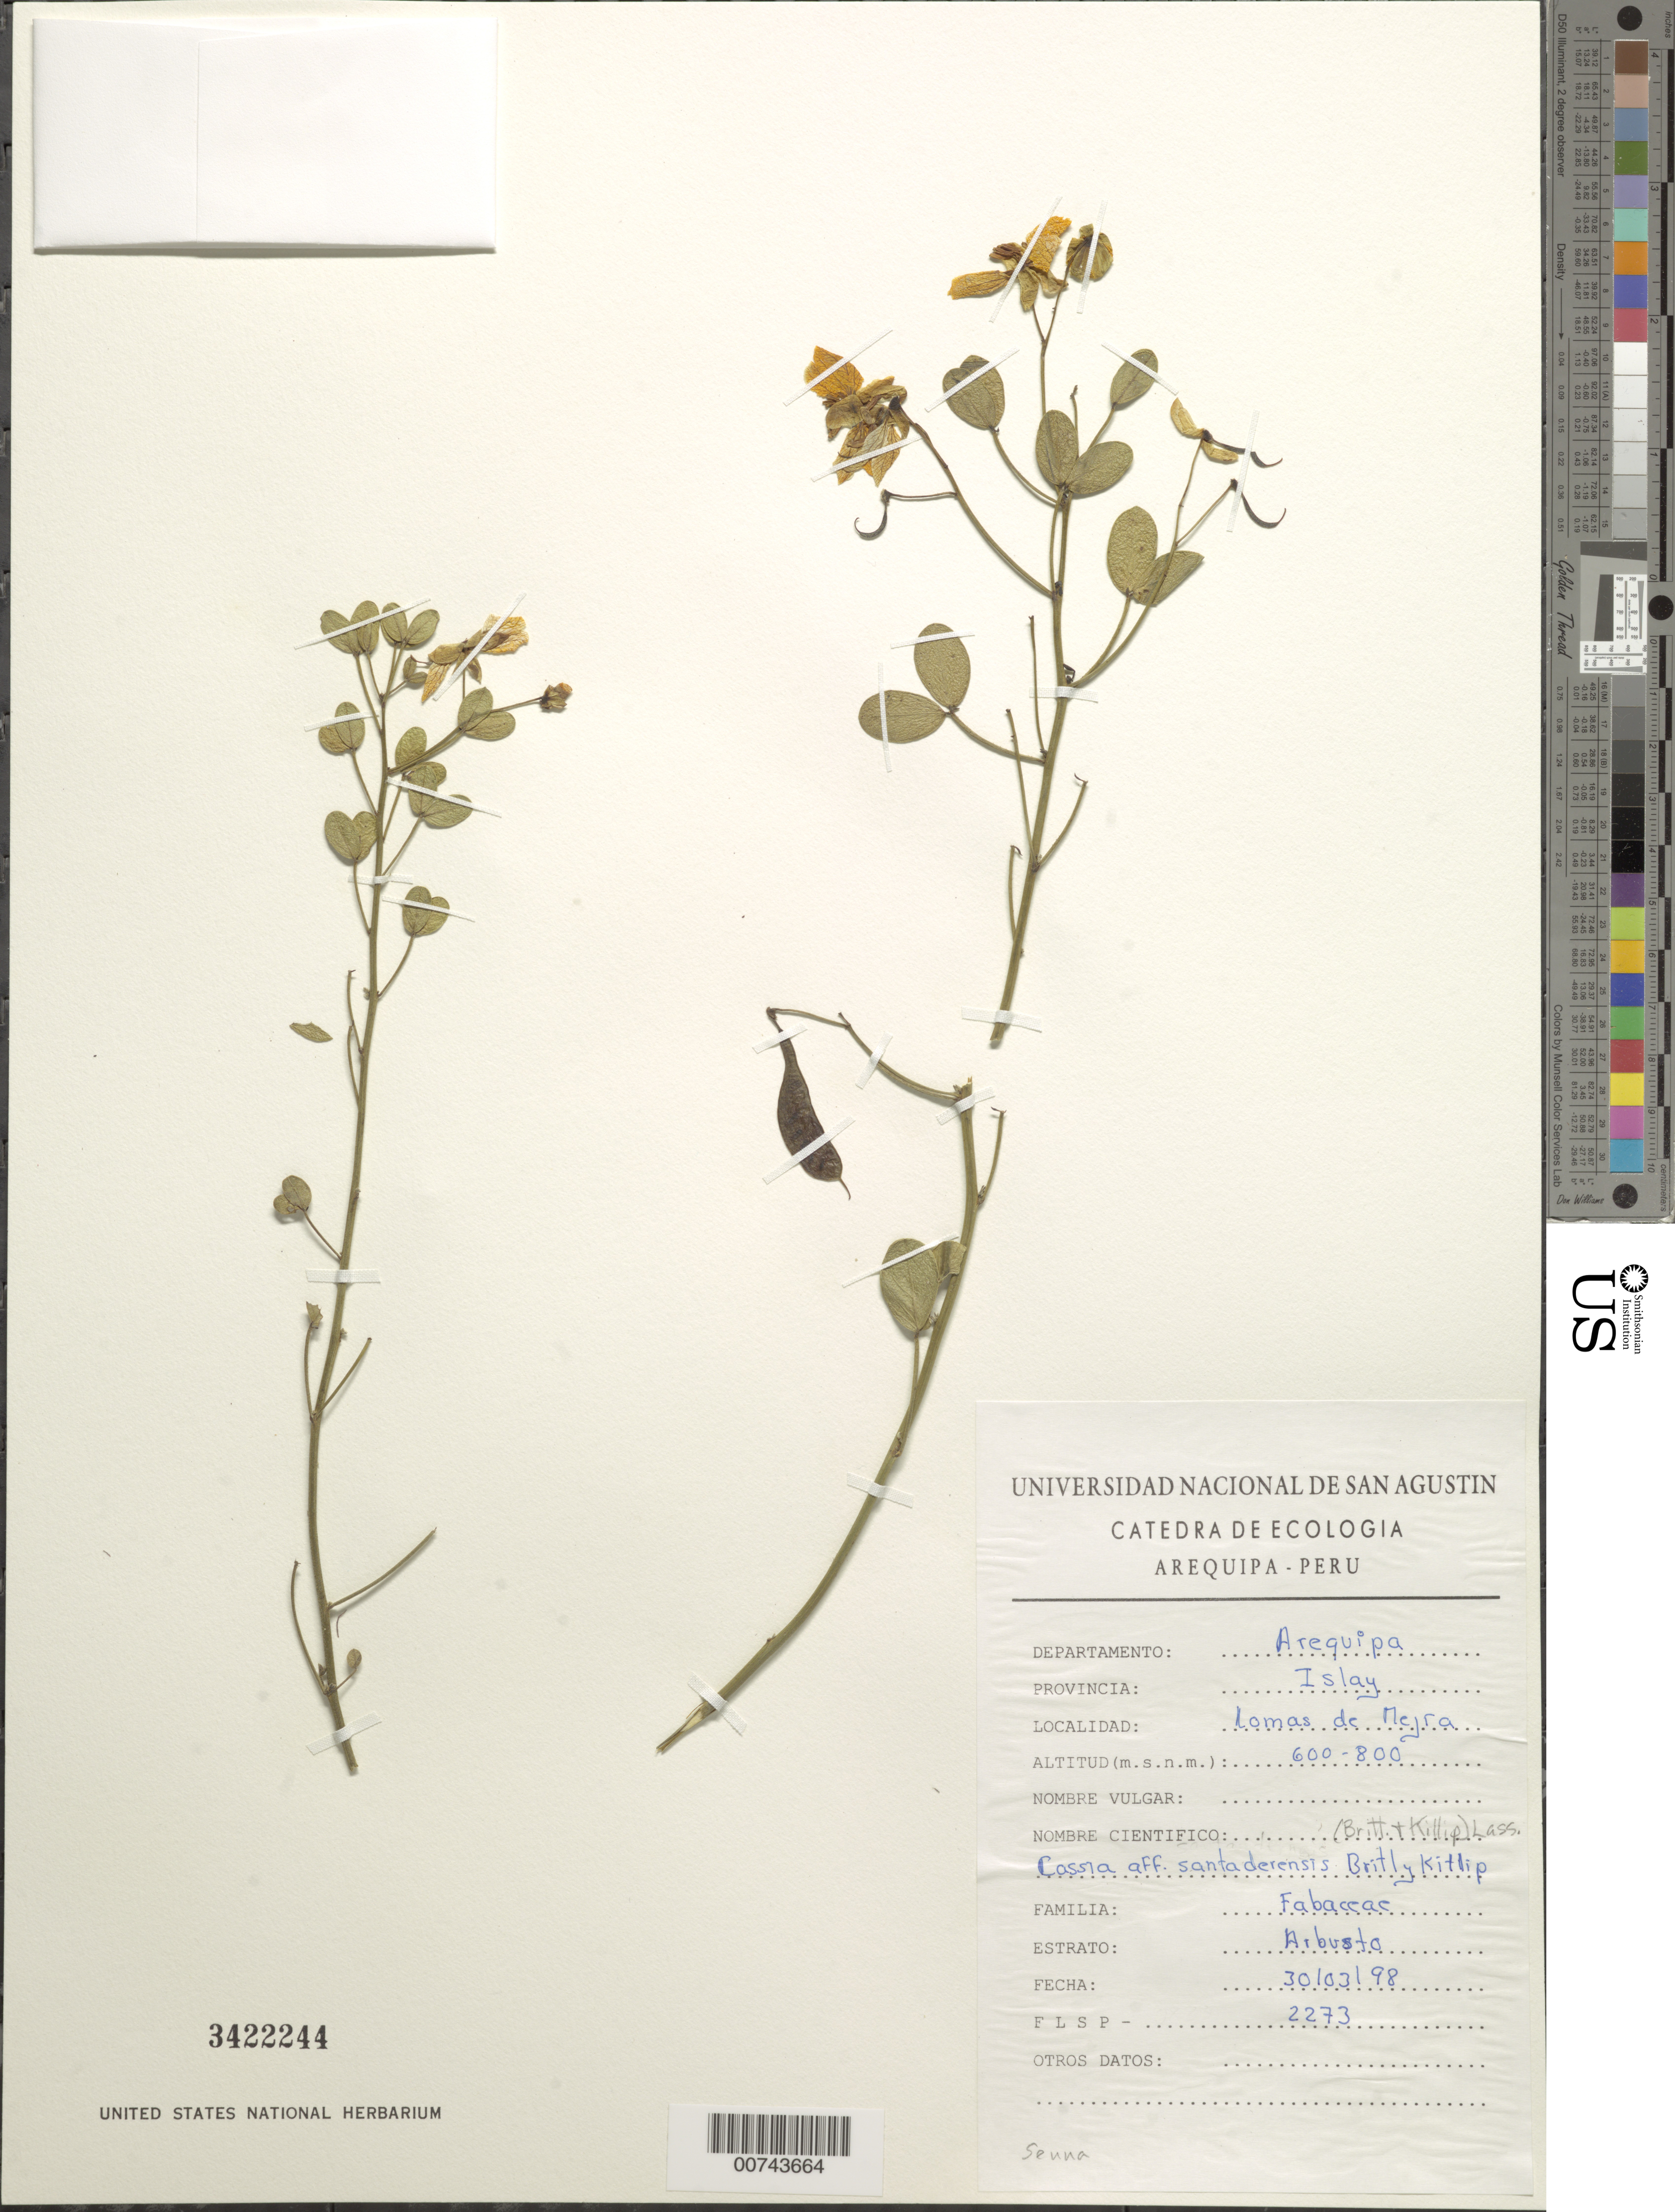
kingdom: Plantae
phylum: Tracheophyta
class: Magnoliopsida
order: Fabales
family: Fabaceae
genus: Senna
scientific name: Senna santanderensis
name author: (Britton & Killip) H.S. Irwin & Barneby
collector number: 2273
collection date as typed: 30 Mar 1998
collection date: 1998-03-30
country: Peru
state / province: Arequipa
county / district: Islay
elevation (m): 600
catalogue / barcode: US 3422244